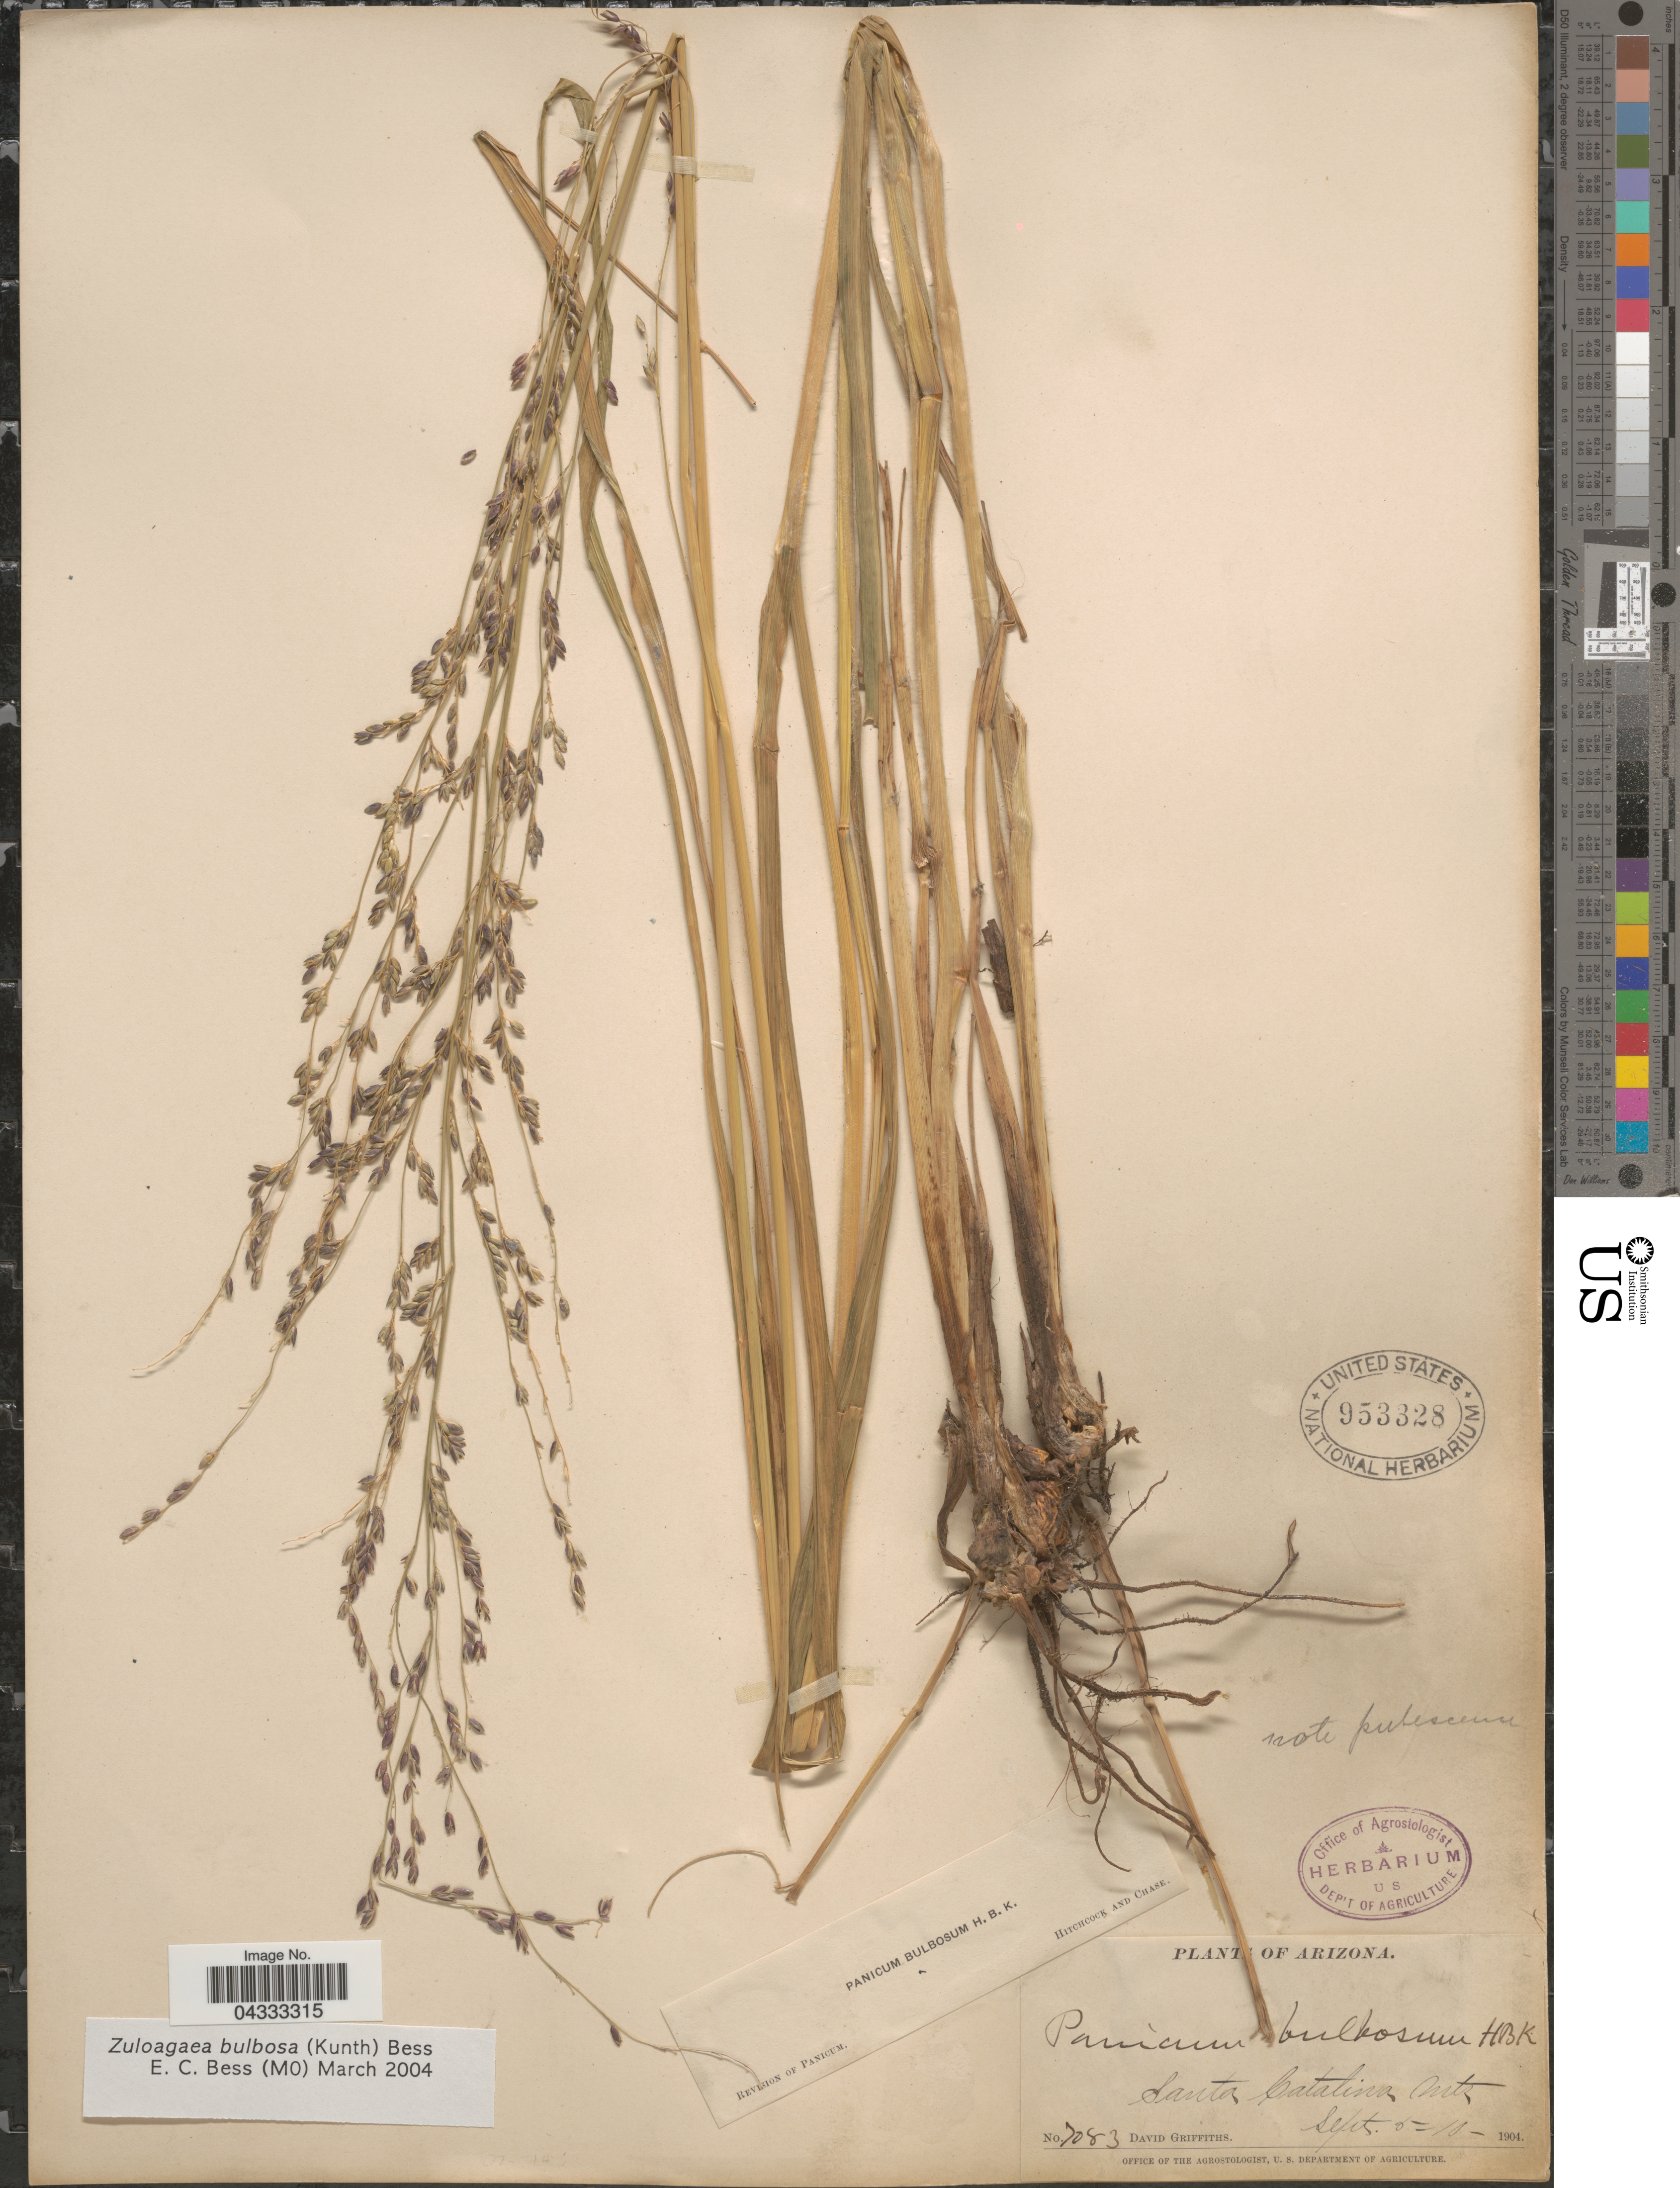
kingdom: Plantae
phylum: Tracheophyta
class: Liliopsida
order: Poales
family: Poaceae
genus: Zuloagaea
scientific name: Zuloagaea bulbosa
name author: (Kunth) E. Bess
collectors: D. Griffiths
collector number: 7083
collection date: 1904-09-05/1904-09-10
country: United States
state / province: Arizona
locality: Santa Catalina Mts.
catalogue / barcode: US 953328